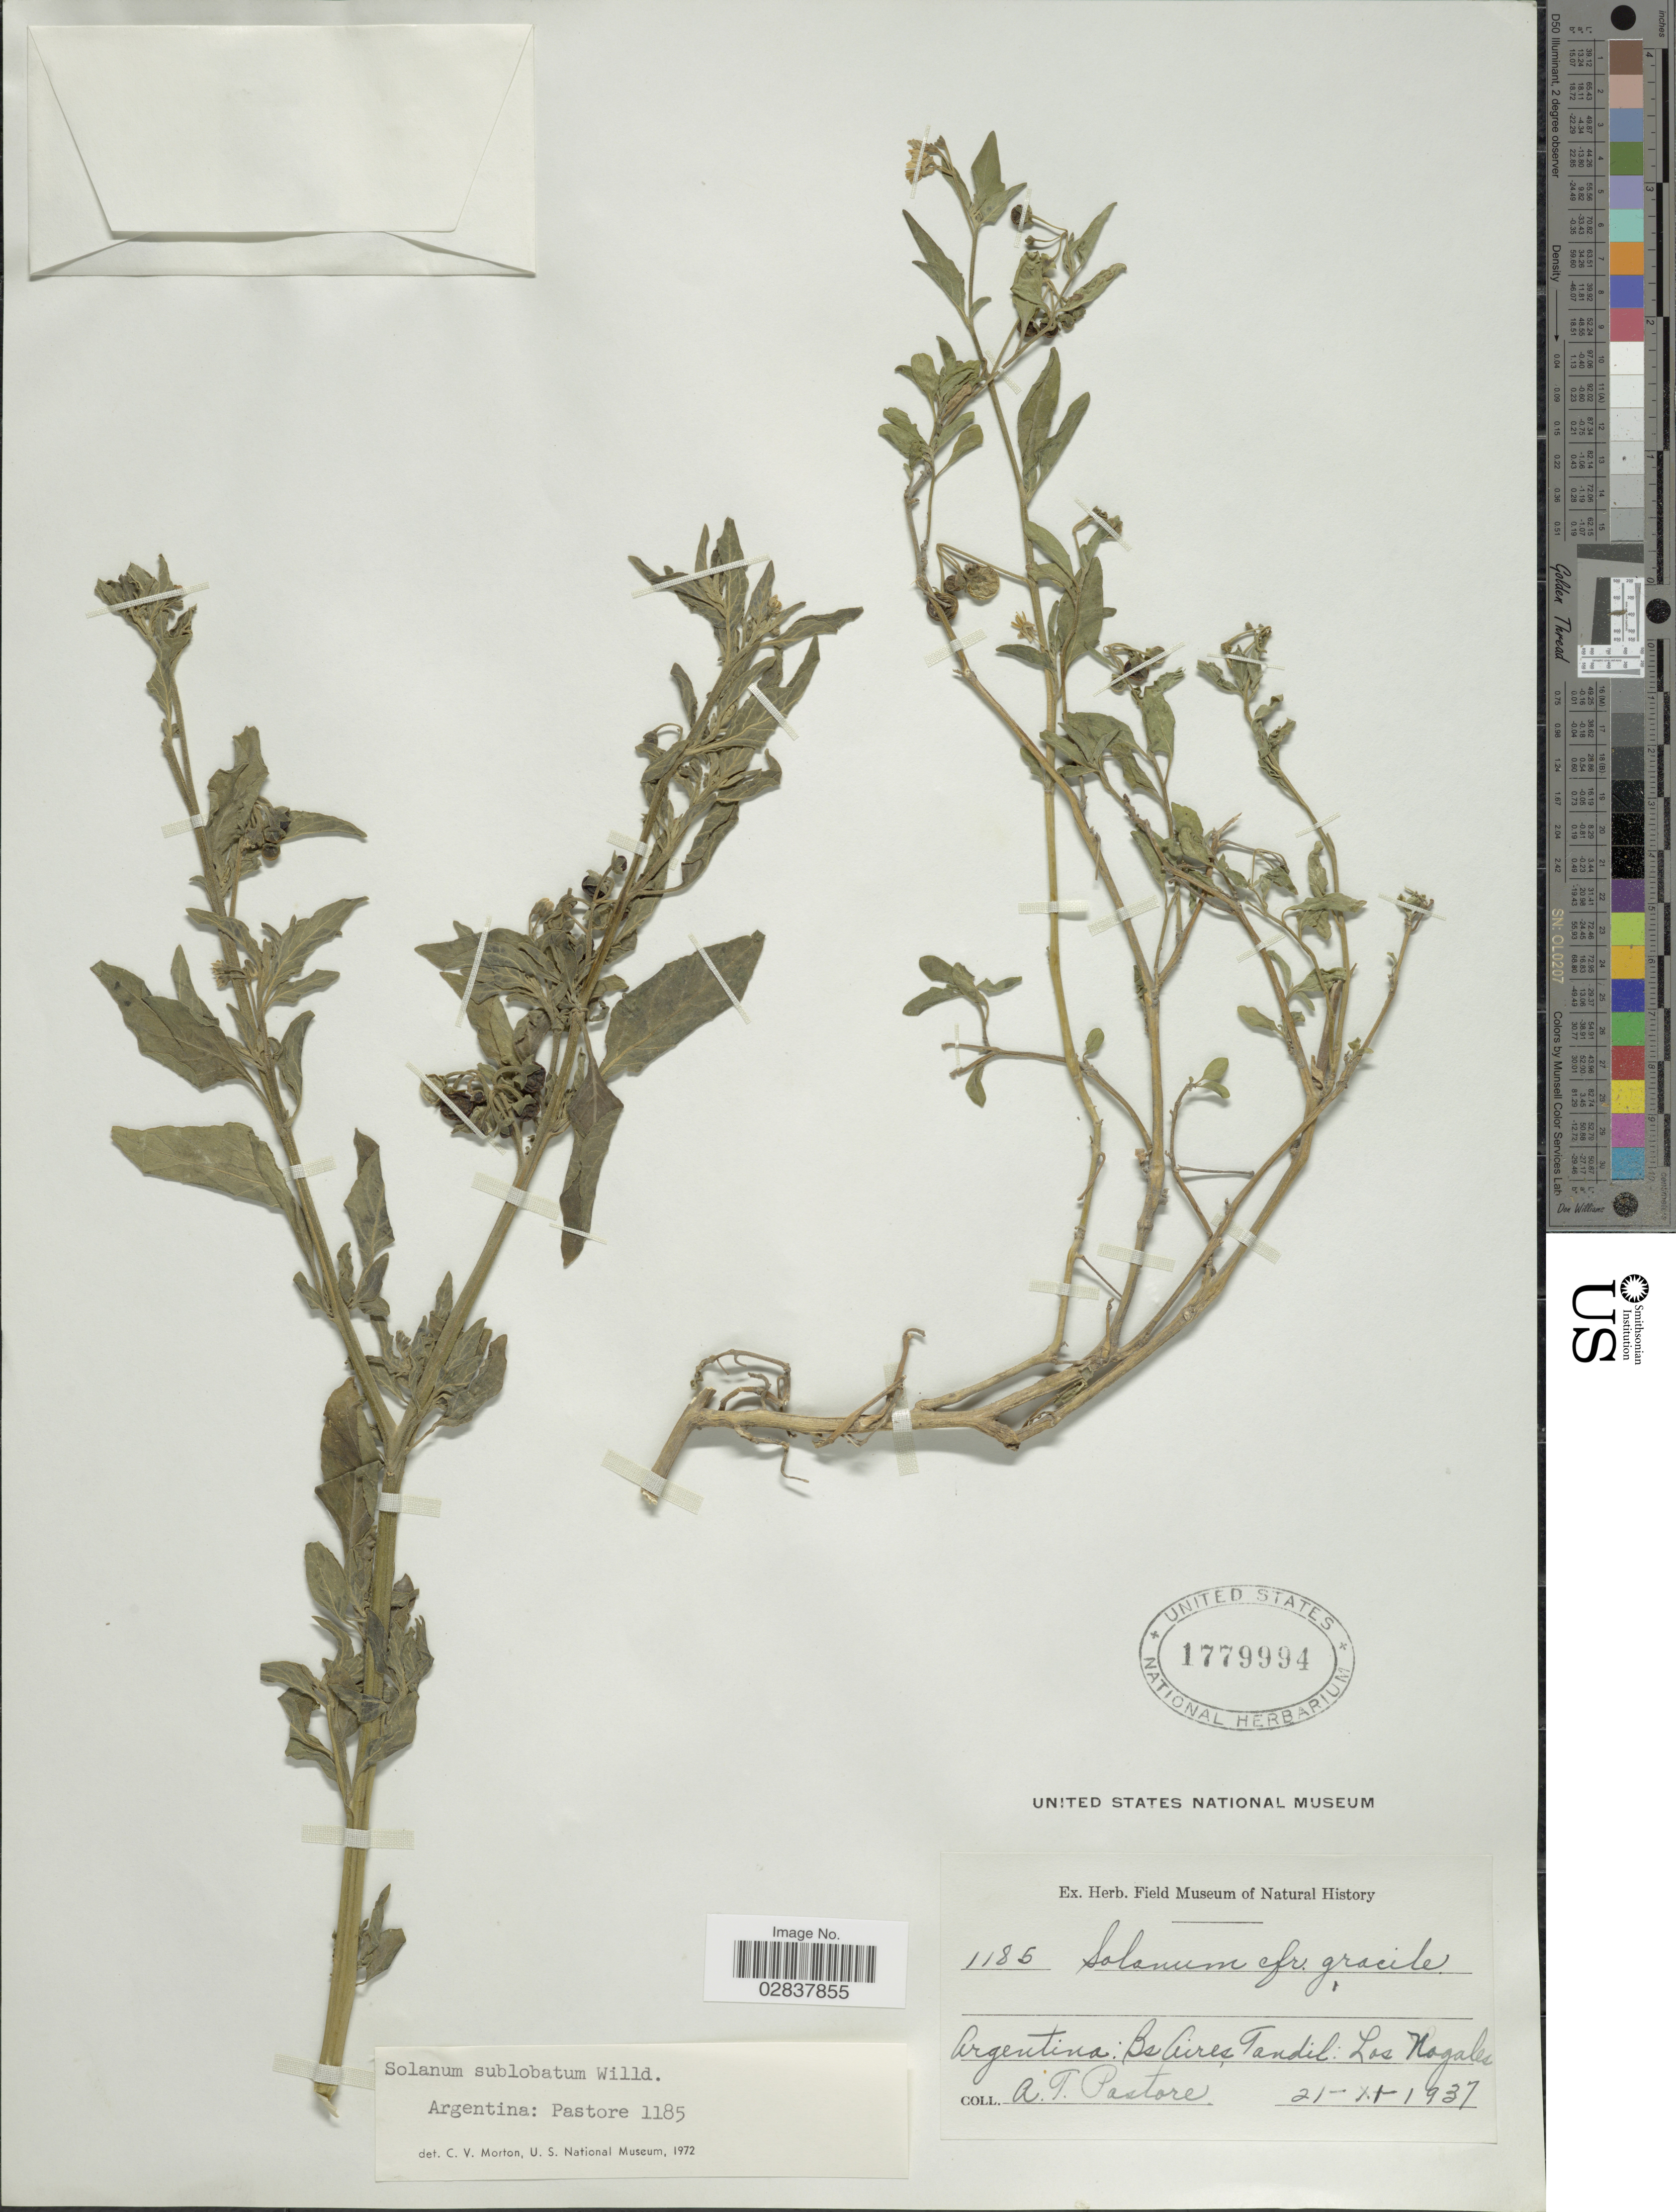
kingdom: Plantae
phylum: Tracheophyta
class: Magnoliopsida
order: Solanales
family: Solanaceae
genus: Solanum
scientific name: Solanum sublobatum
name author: Roem. & Schult.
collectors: A. Pastore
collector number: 1185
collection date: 1937-11-21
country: Argentina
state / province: Buenos Aires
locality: Bs Aires, Tandil, Los Nogales.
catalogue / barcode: US 1779994